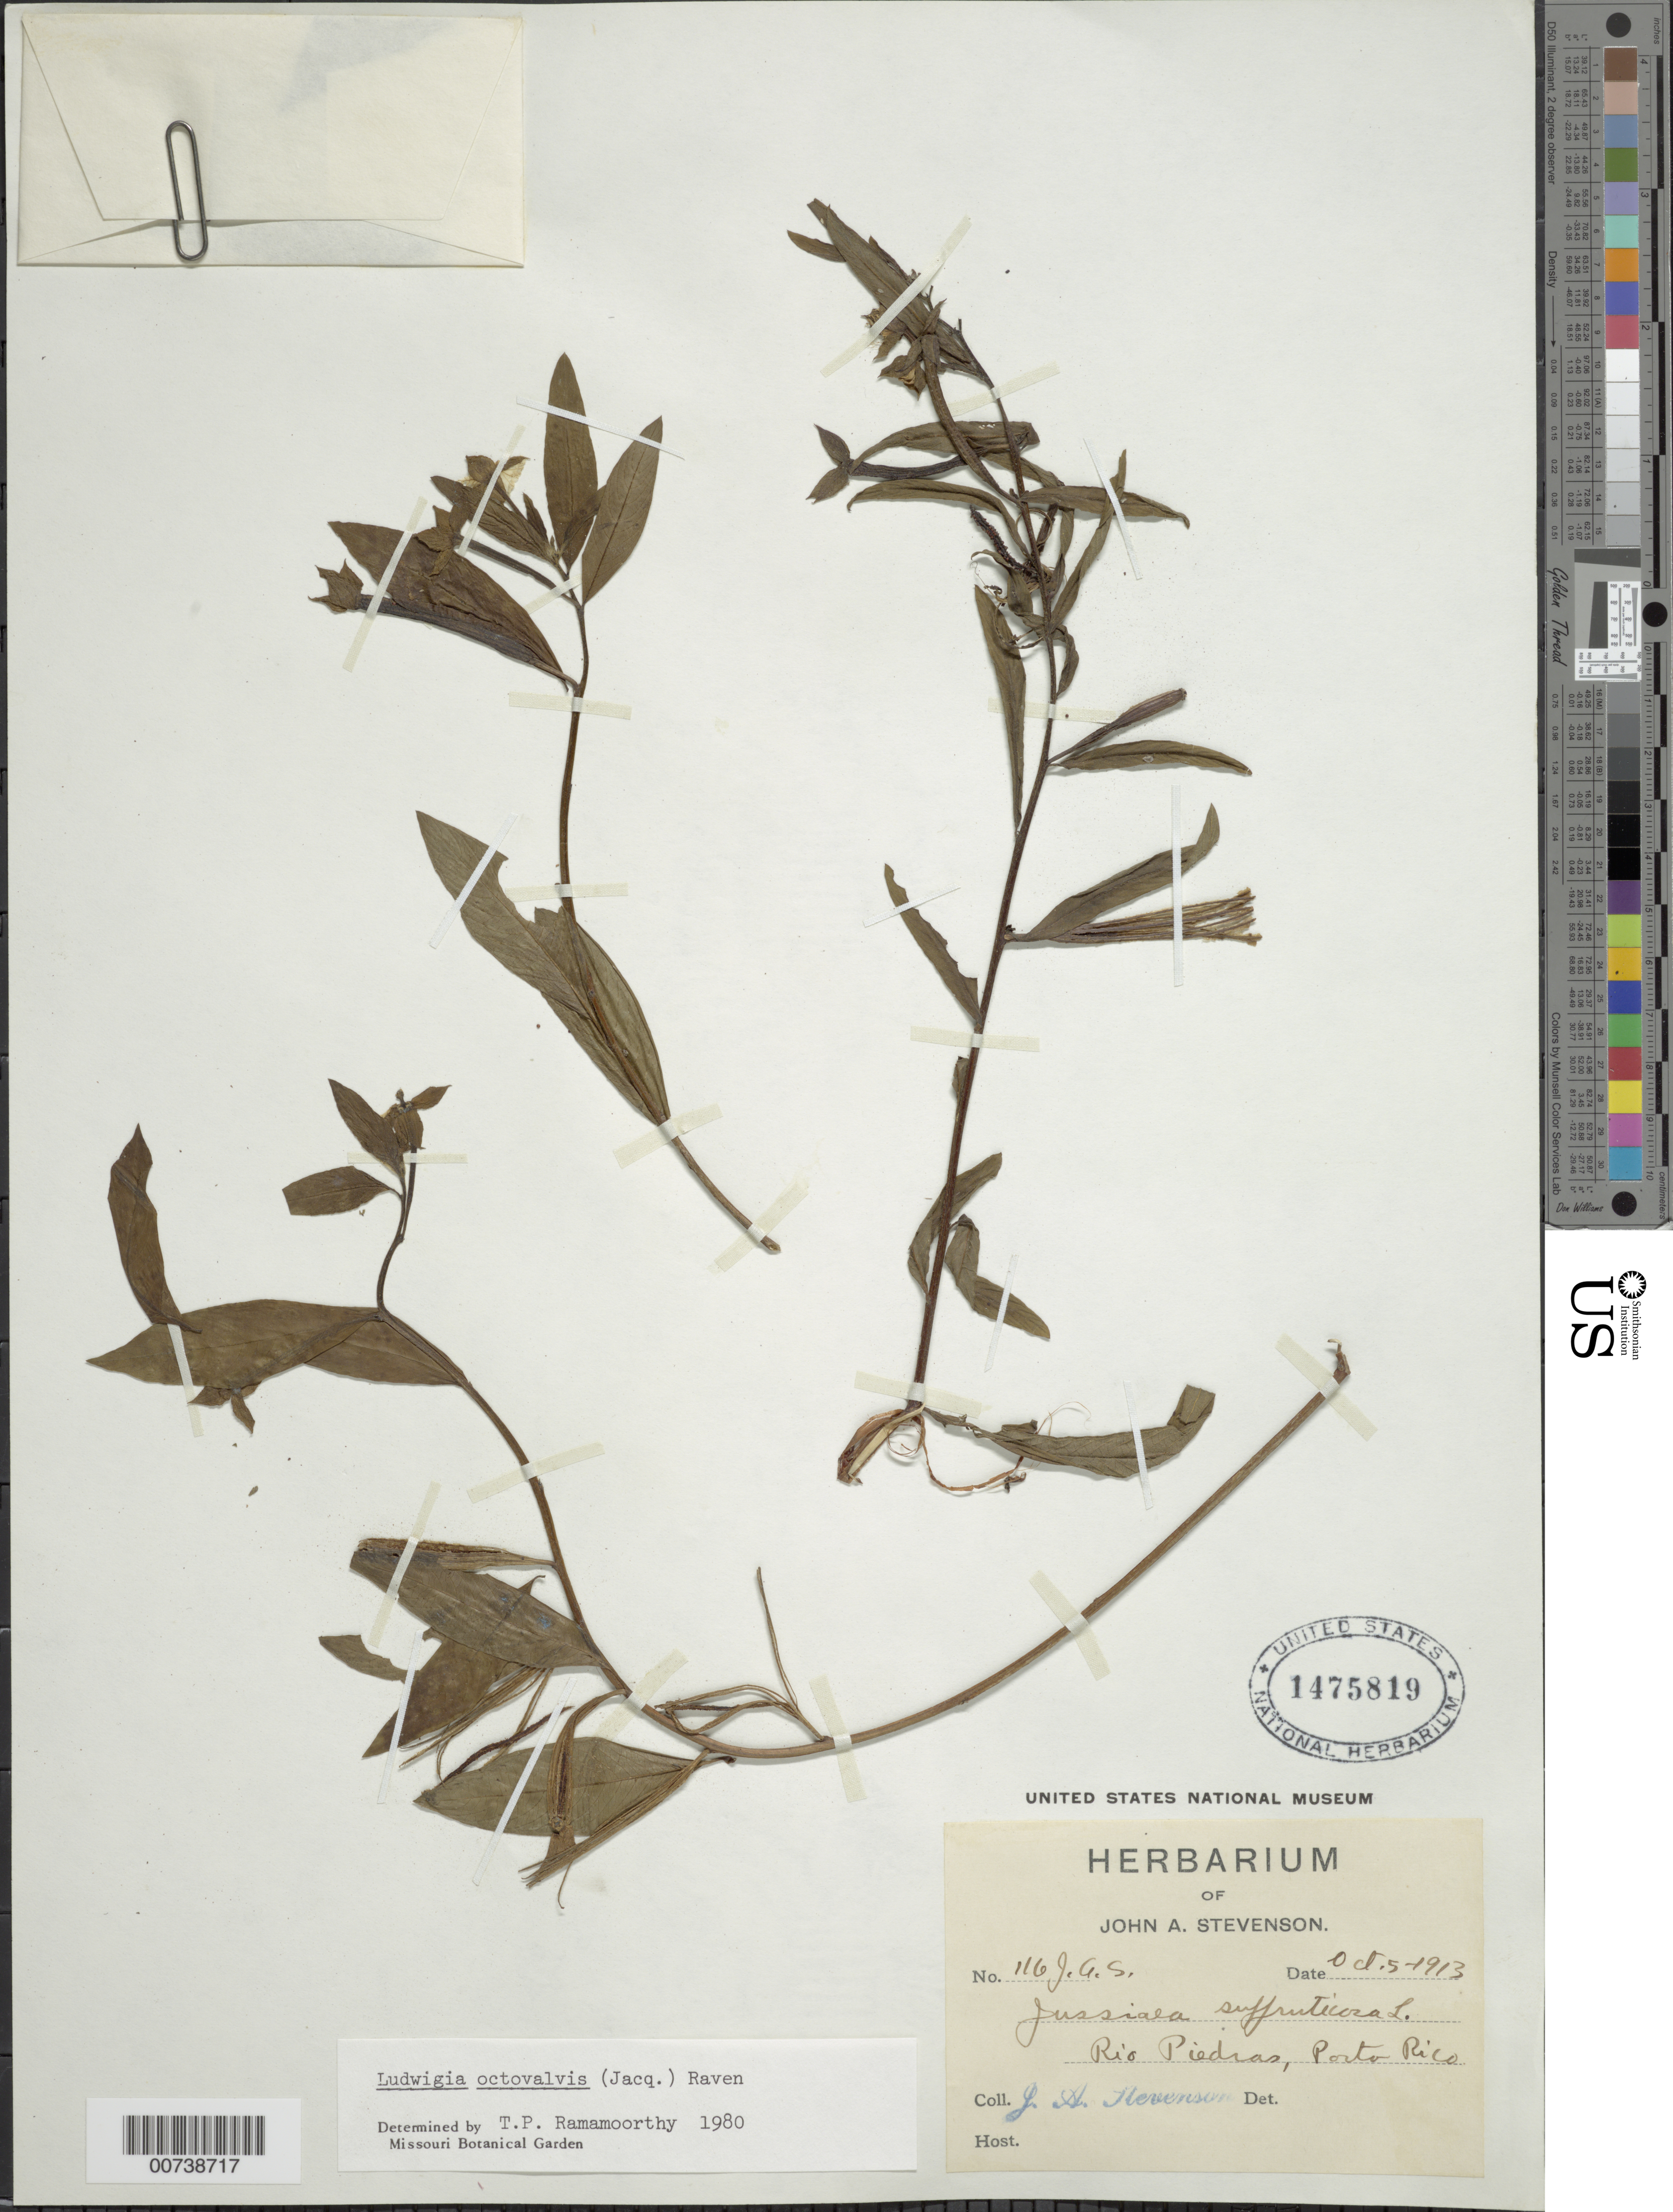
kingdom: Plantae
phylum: Tracheophyta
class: Magnoliopsida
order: Myrtales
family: Onagraceae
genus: Ludwigia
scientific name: Ludwigia octovalvis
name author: (Jacq.) P.H. Raven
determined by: Ramamoorthy, T. P.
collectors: J. Stevenson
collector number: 116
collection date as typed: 05 Oct 1913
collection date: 1913-10-05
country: Puerto Rico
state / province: San Juan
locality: Rio Piedras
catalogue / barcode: US 1475819